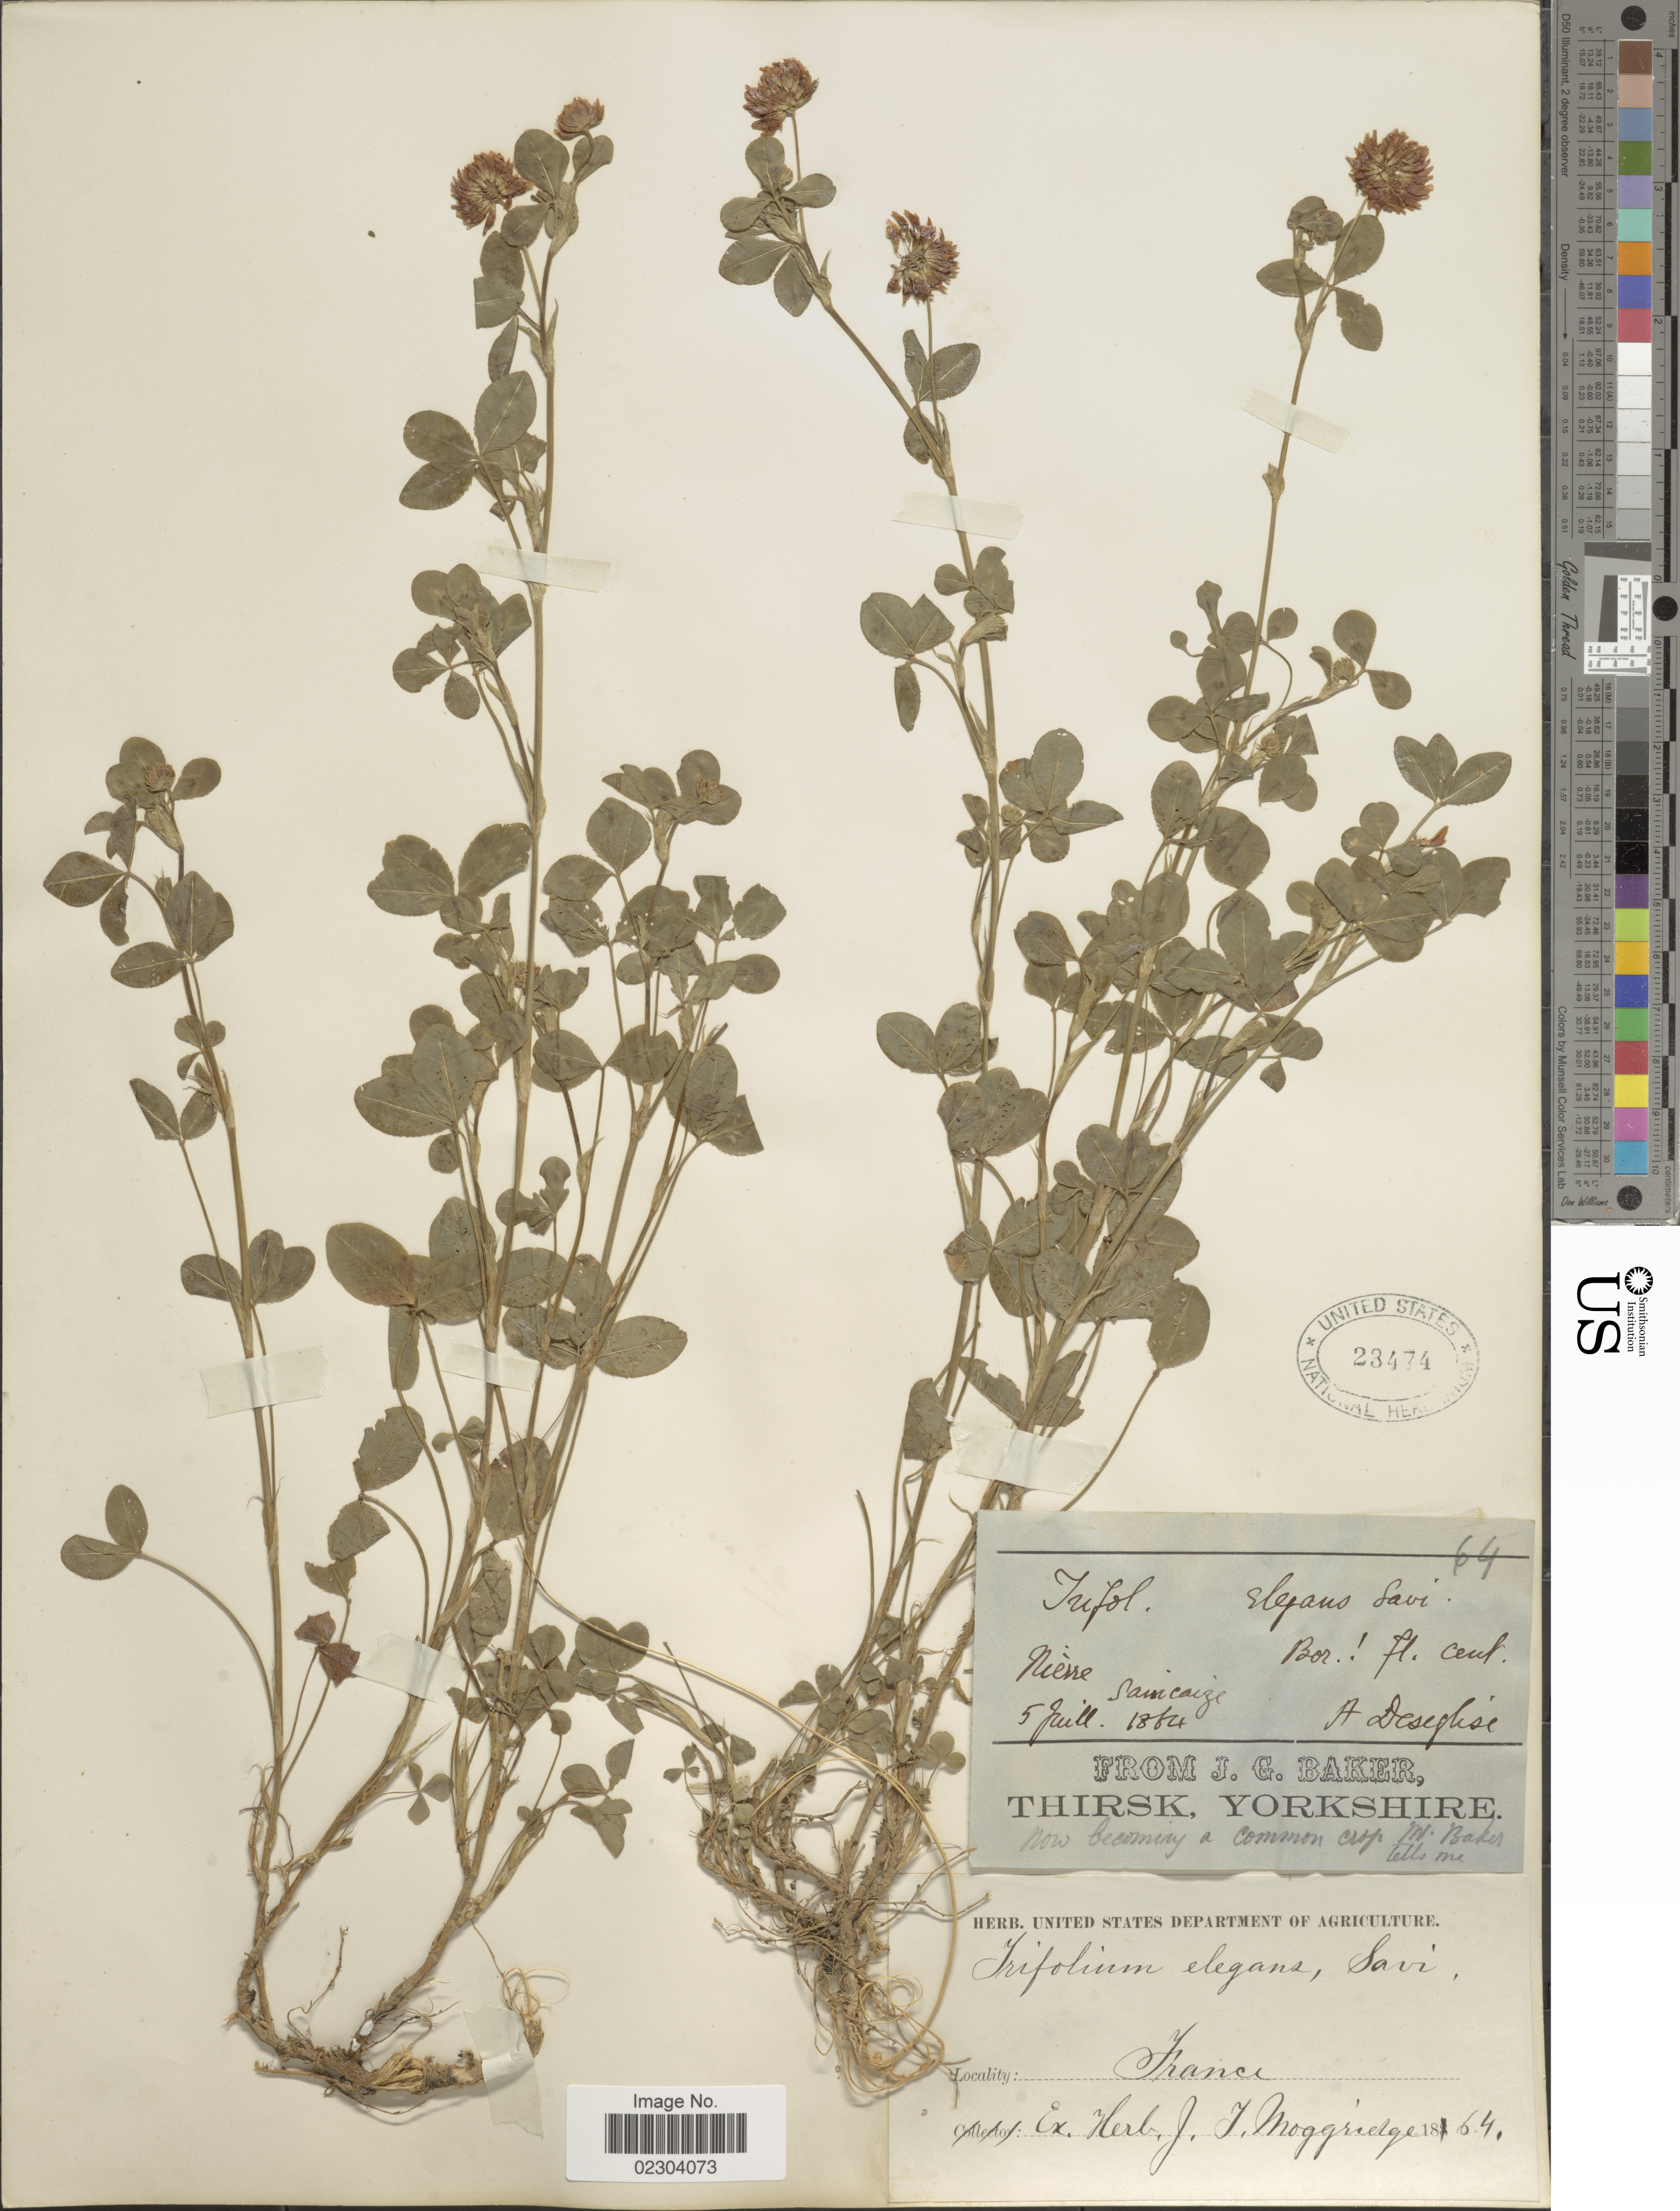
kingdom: Plantae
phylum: Tracheophyta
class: Magnoliopsida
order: Fabales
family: Fabaceae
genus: Trifolium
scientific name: Trifolium elegans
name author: Savi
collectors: A. Deseglise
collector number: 64?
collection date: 1864-07-05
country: France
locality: Nierre, Sanicaize [interpreted]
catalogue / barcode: US 23474